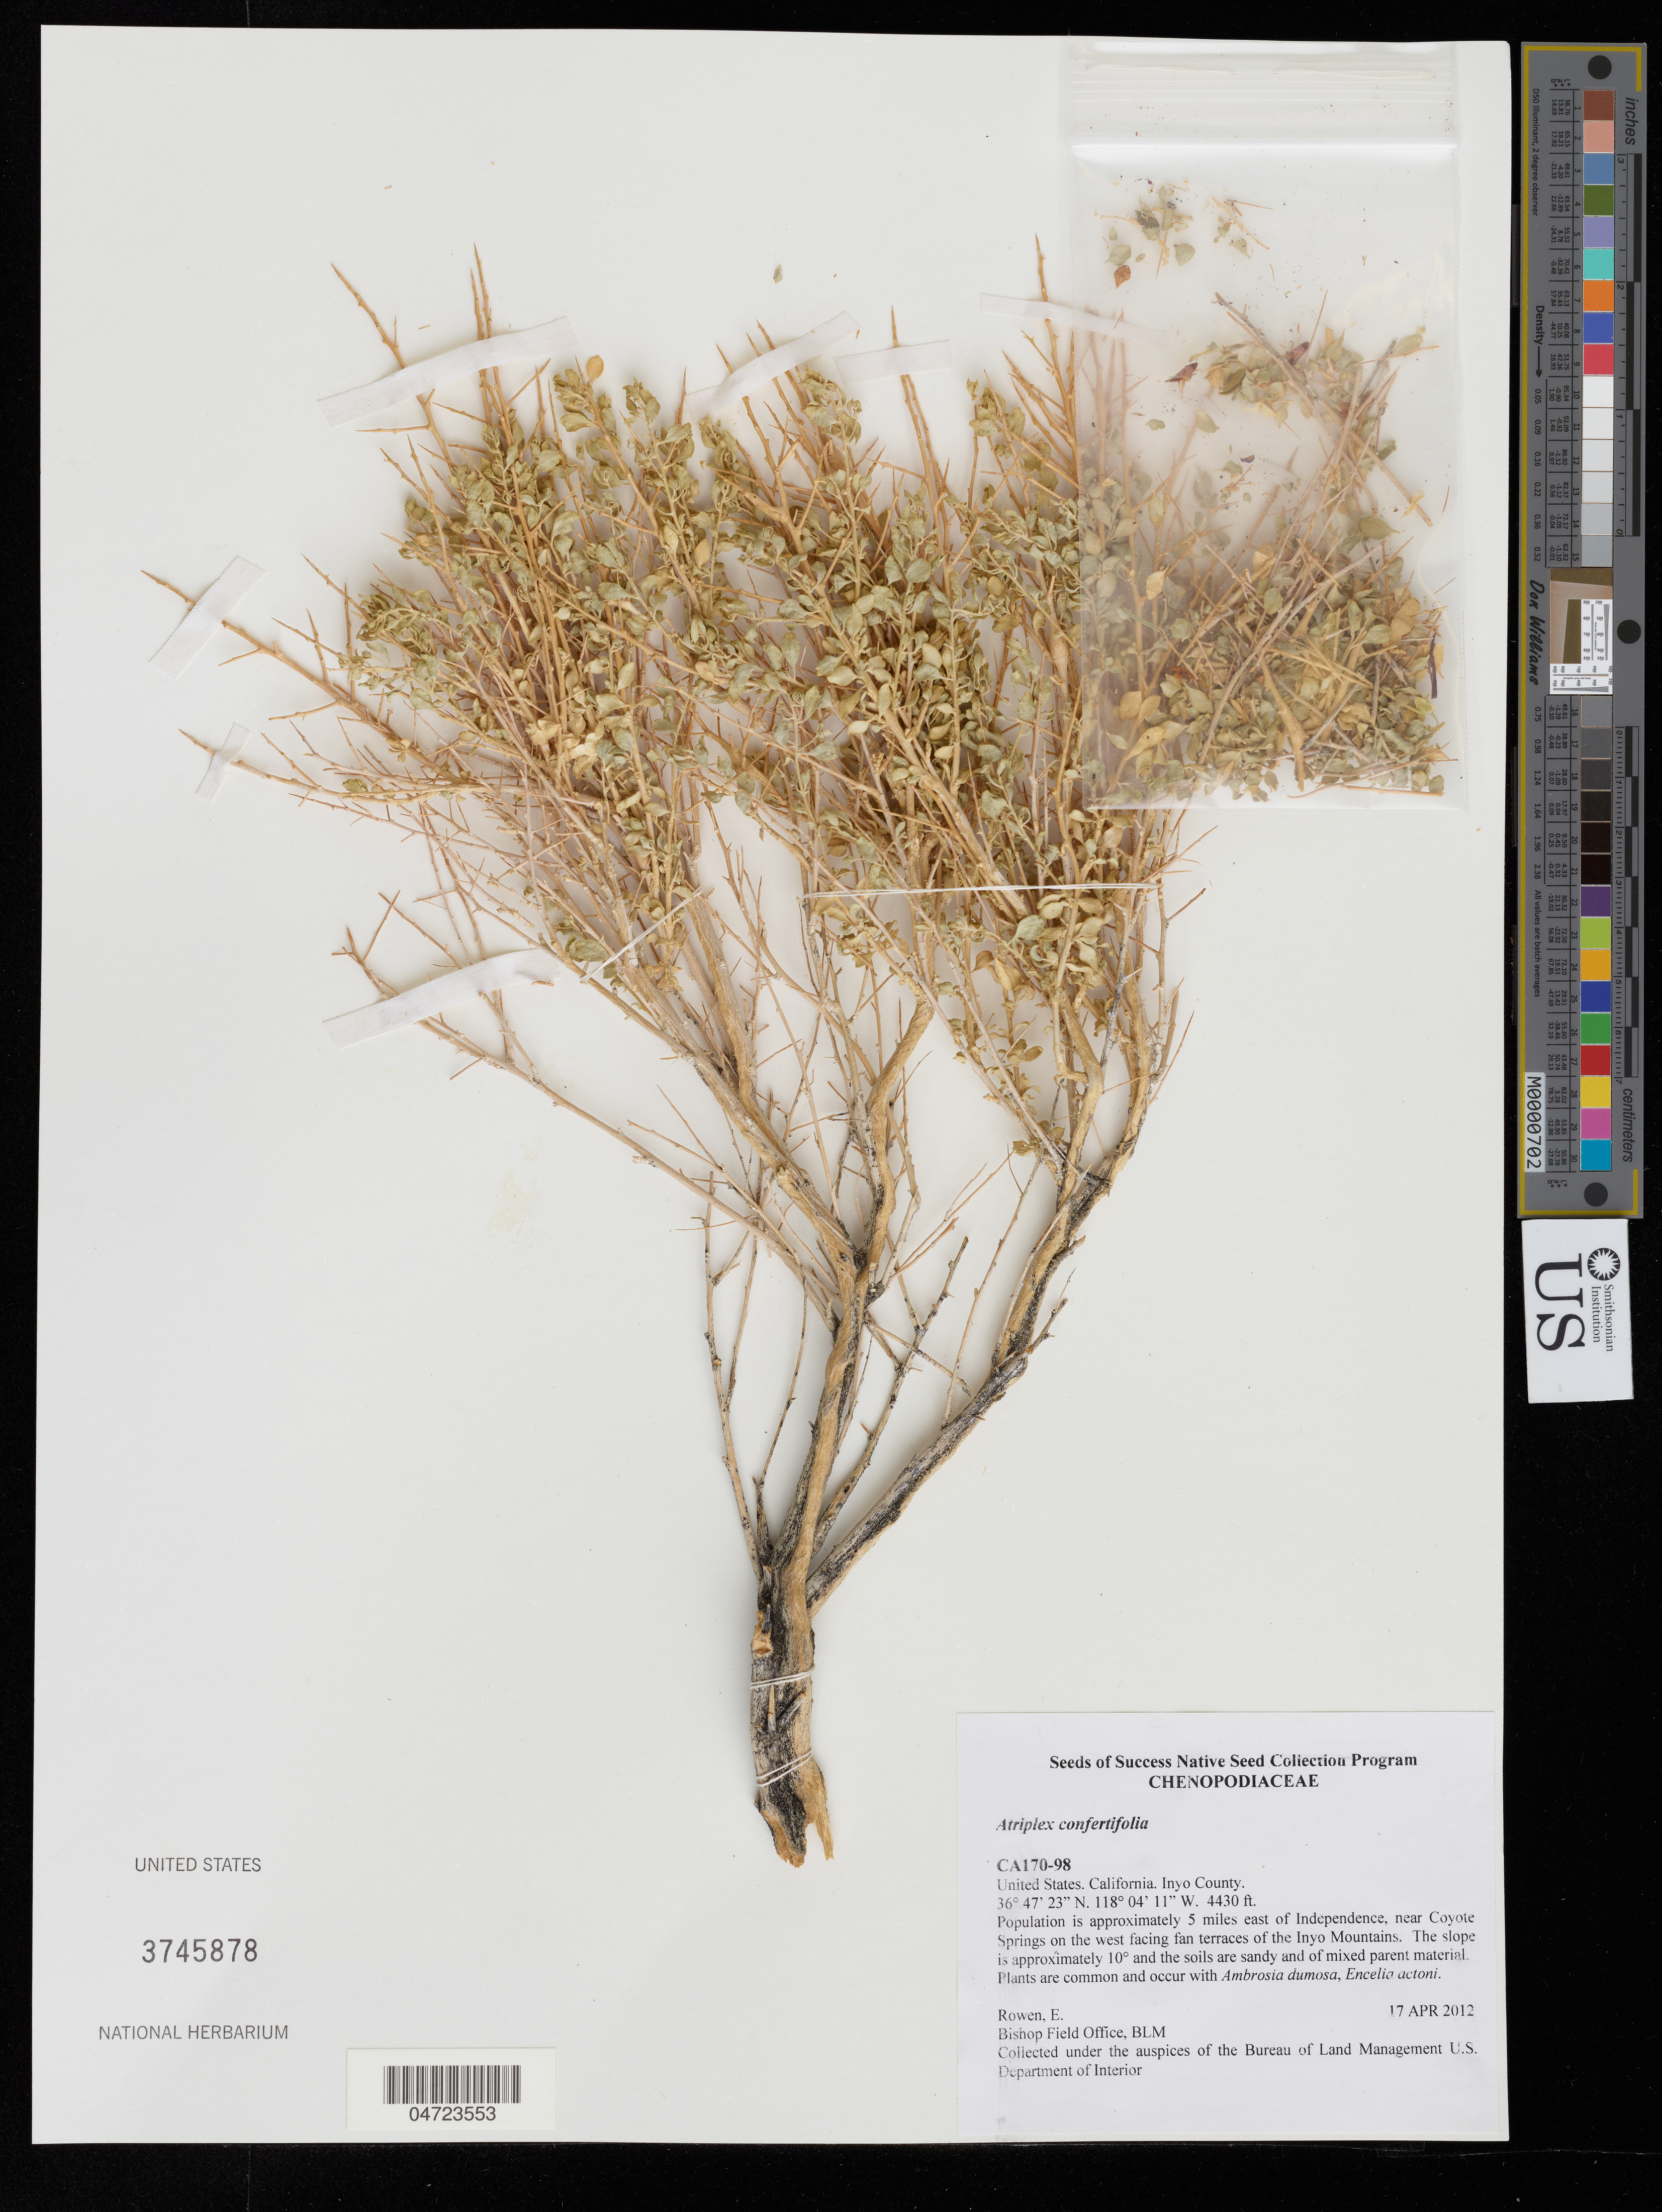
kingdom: Plantae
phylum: Tracheophyta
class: Magnoliopsida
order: Caryophyllales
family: Amaranthaceae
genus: Atriplex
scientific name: Atriplex confertifolia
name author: (Torr. & Frém.) S. Watson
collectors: E. Rowen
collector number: CA170-98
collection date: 2012-04-17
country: United States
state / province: California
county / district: Inyo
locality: Inyo County. Population is approximately 5 miles east of Independence, near Coyote Springs on the west facing fan terraces of the Inyo Mountains.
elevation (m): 1350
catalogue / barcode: US 3745878